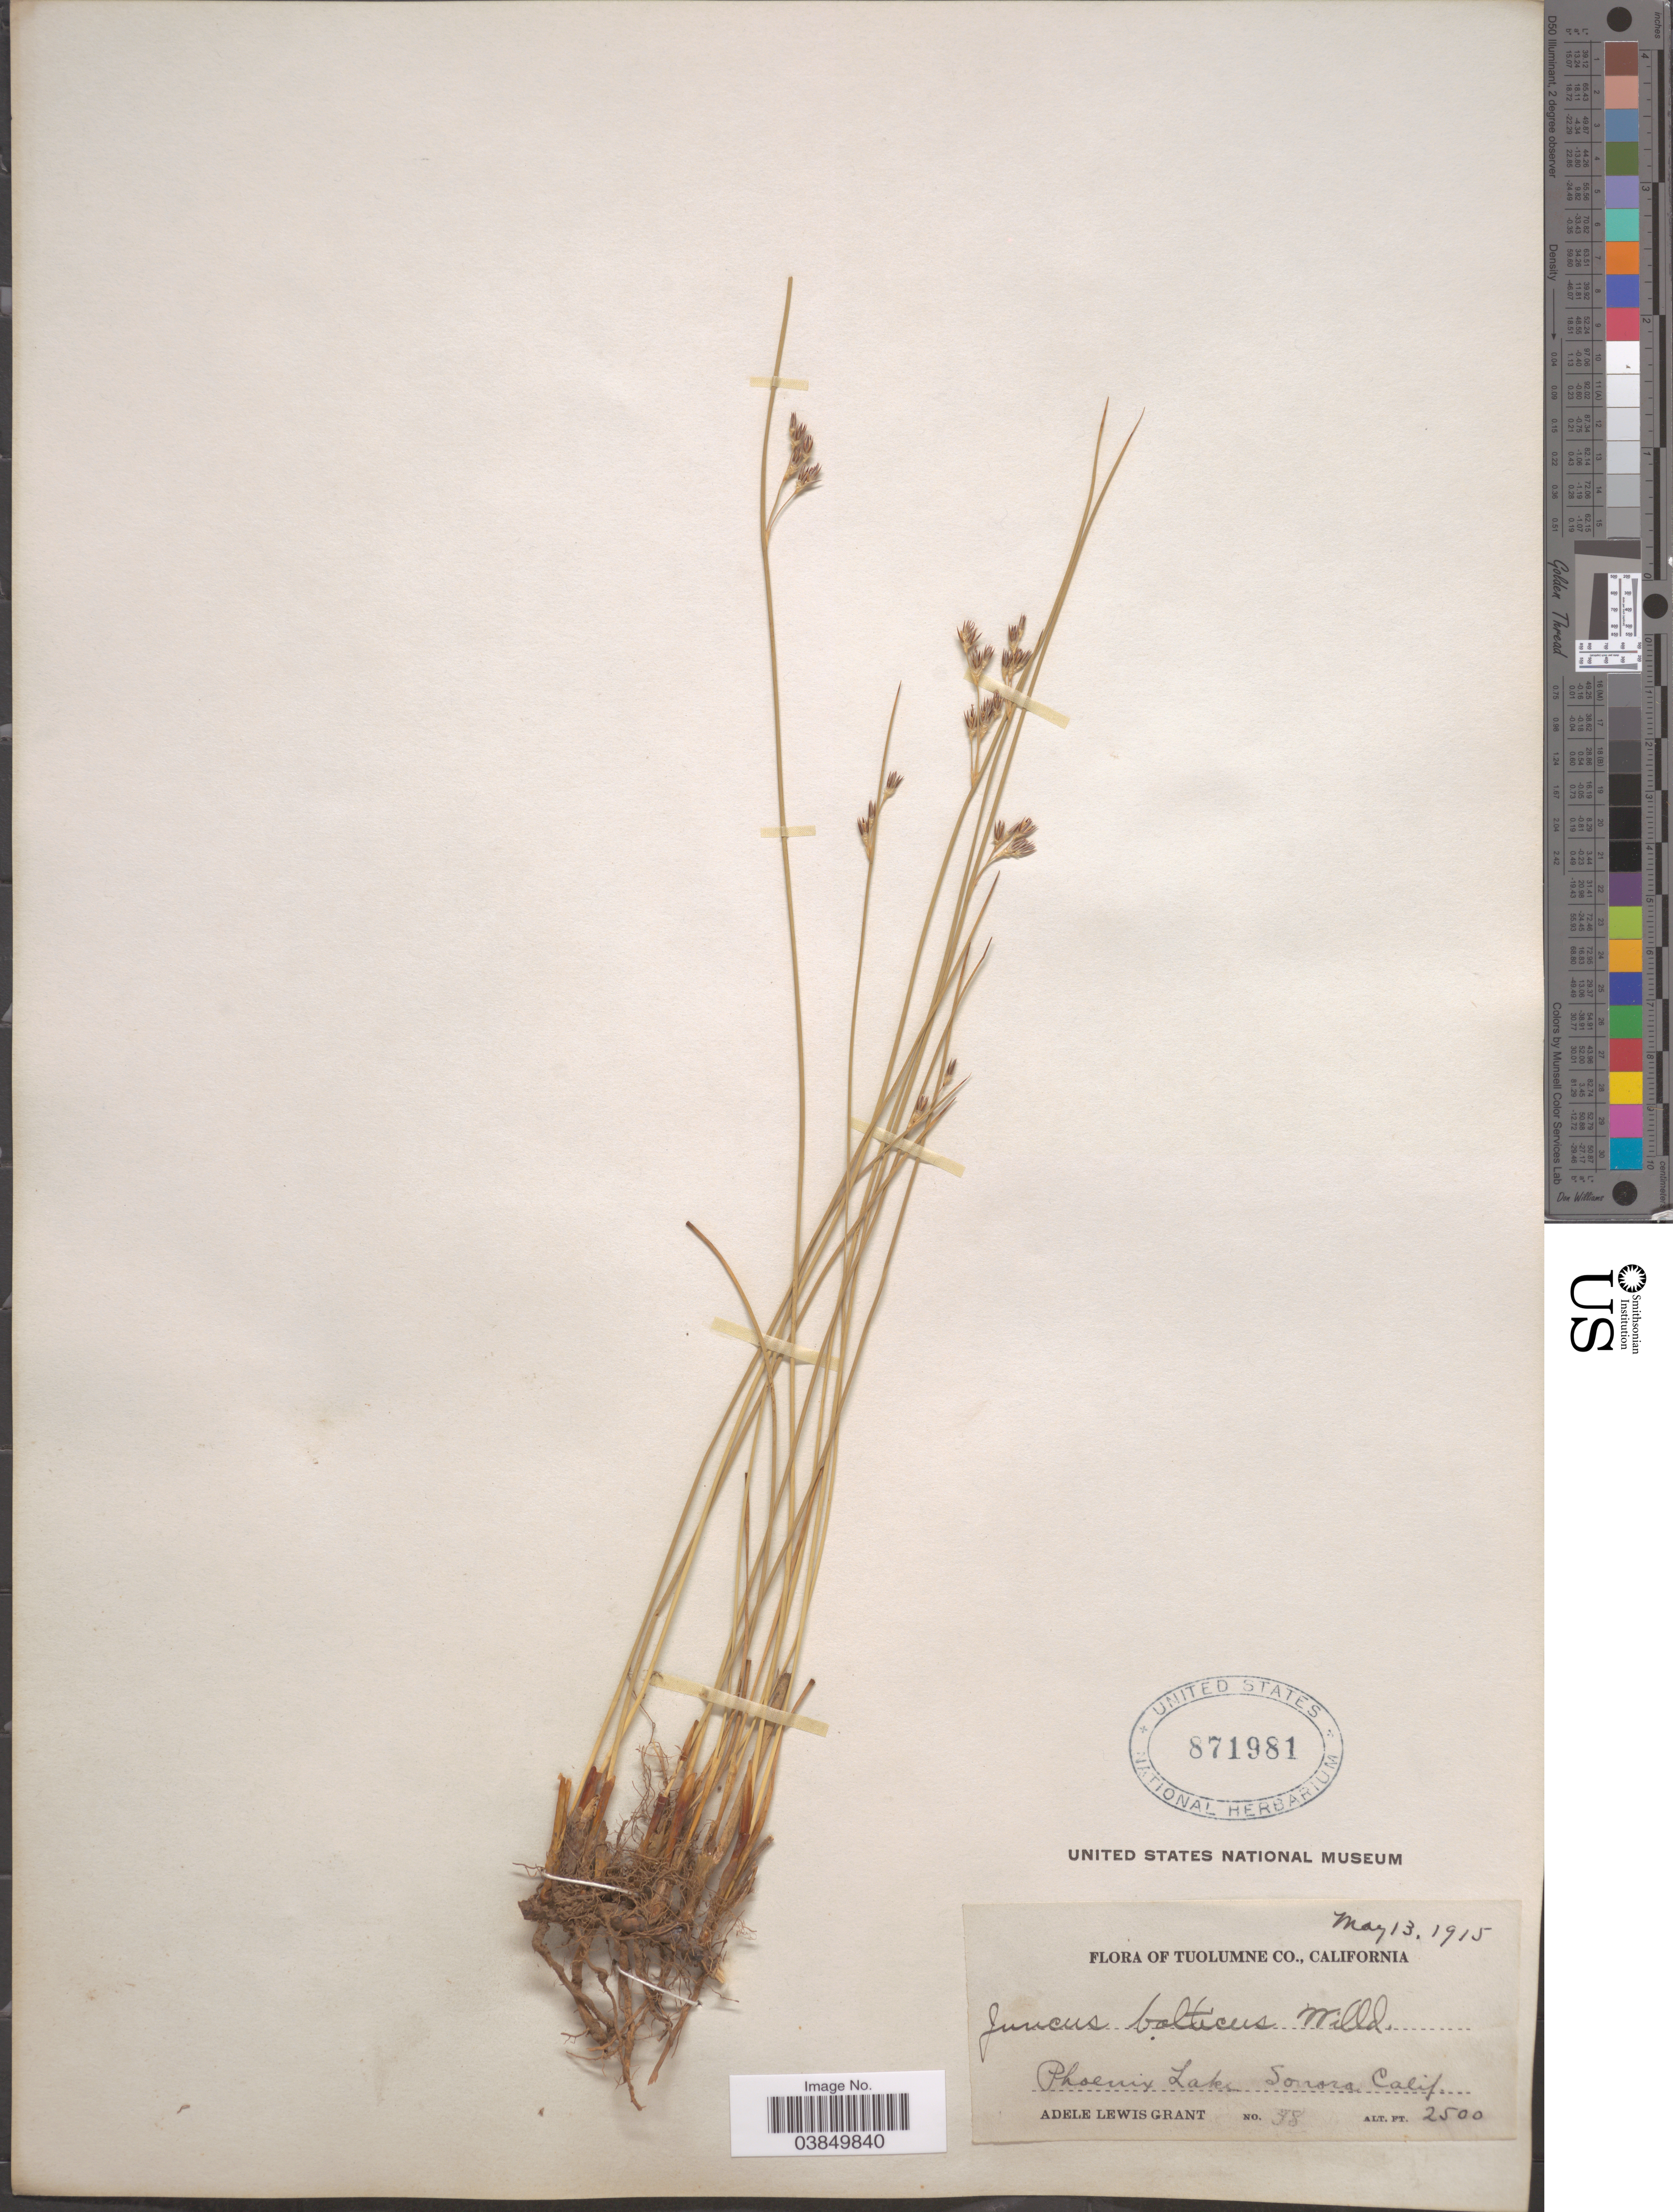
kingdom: Plantae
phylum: Tracheophyta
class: Liliopsida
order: Poales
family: Juncaceae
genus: Juncus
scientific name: Juncus balticus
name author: Willd.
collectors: A. L. Grant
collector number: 38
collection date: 1915-05-13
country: United States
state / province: California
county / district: Tuolumne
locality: Tuolumne Co., Phoenix Lake, Sonora.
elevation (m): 762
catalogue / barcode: US 871981